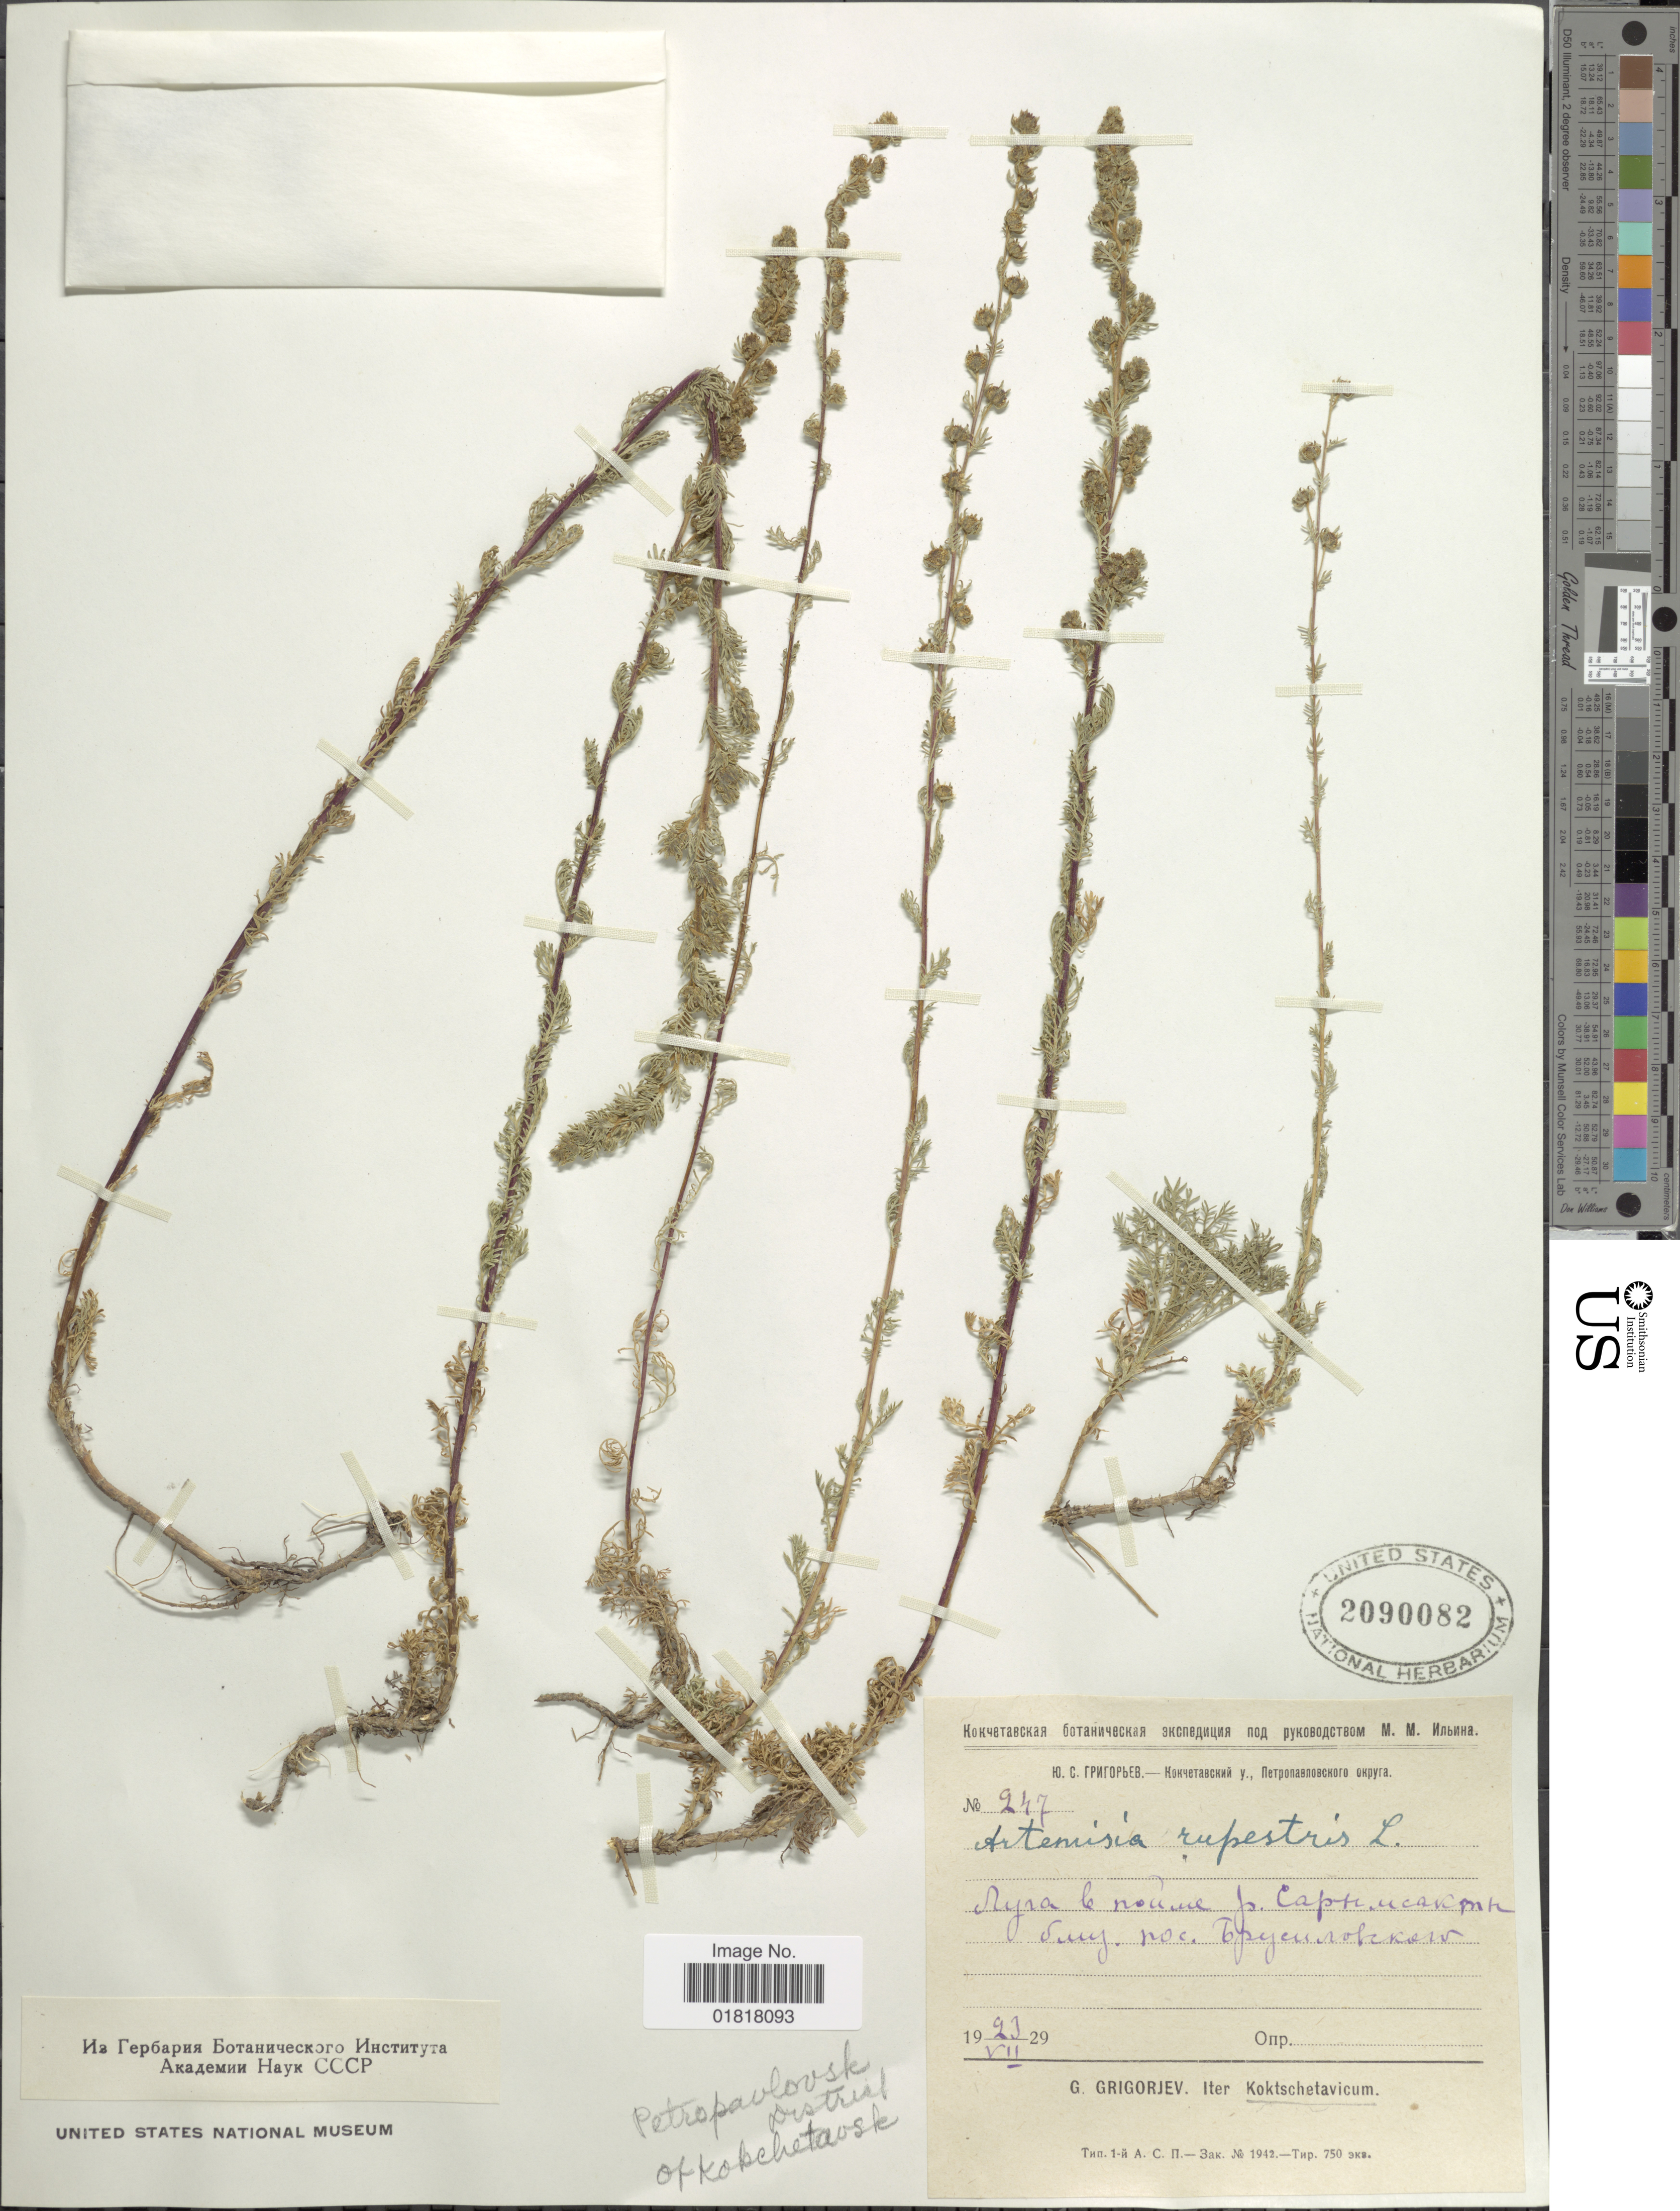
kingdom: Plantae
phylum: Tracheophyta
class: Magnoliopsida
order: Asterales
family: Asteraceae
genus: Artemisia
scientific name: Artemisia rupestris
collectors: G. Grigorjev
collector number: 247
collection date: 1929-07-23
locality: Nyra le nouwe p. Capte uaconte, vuy, provc. Tpyeurokkorv, Kokschetavicum [interpreted]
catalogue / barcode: US 2090082